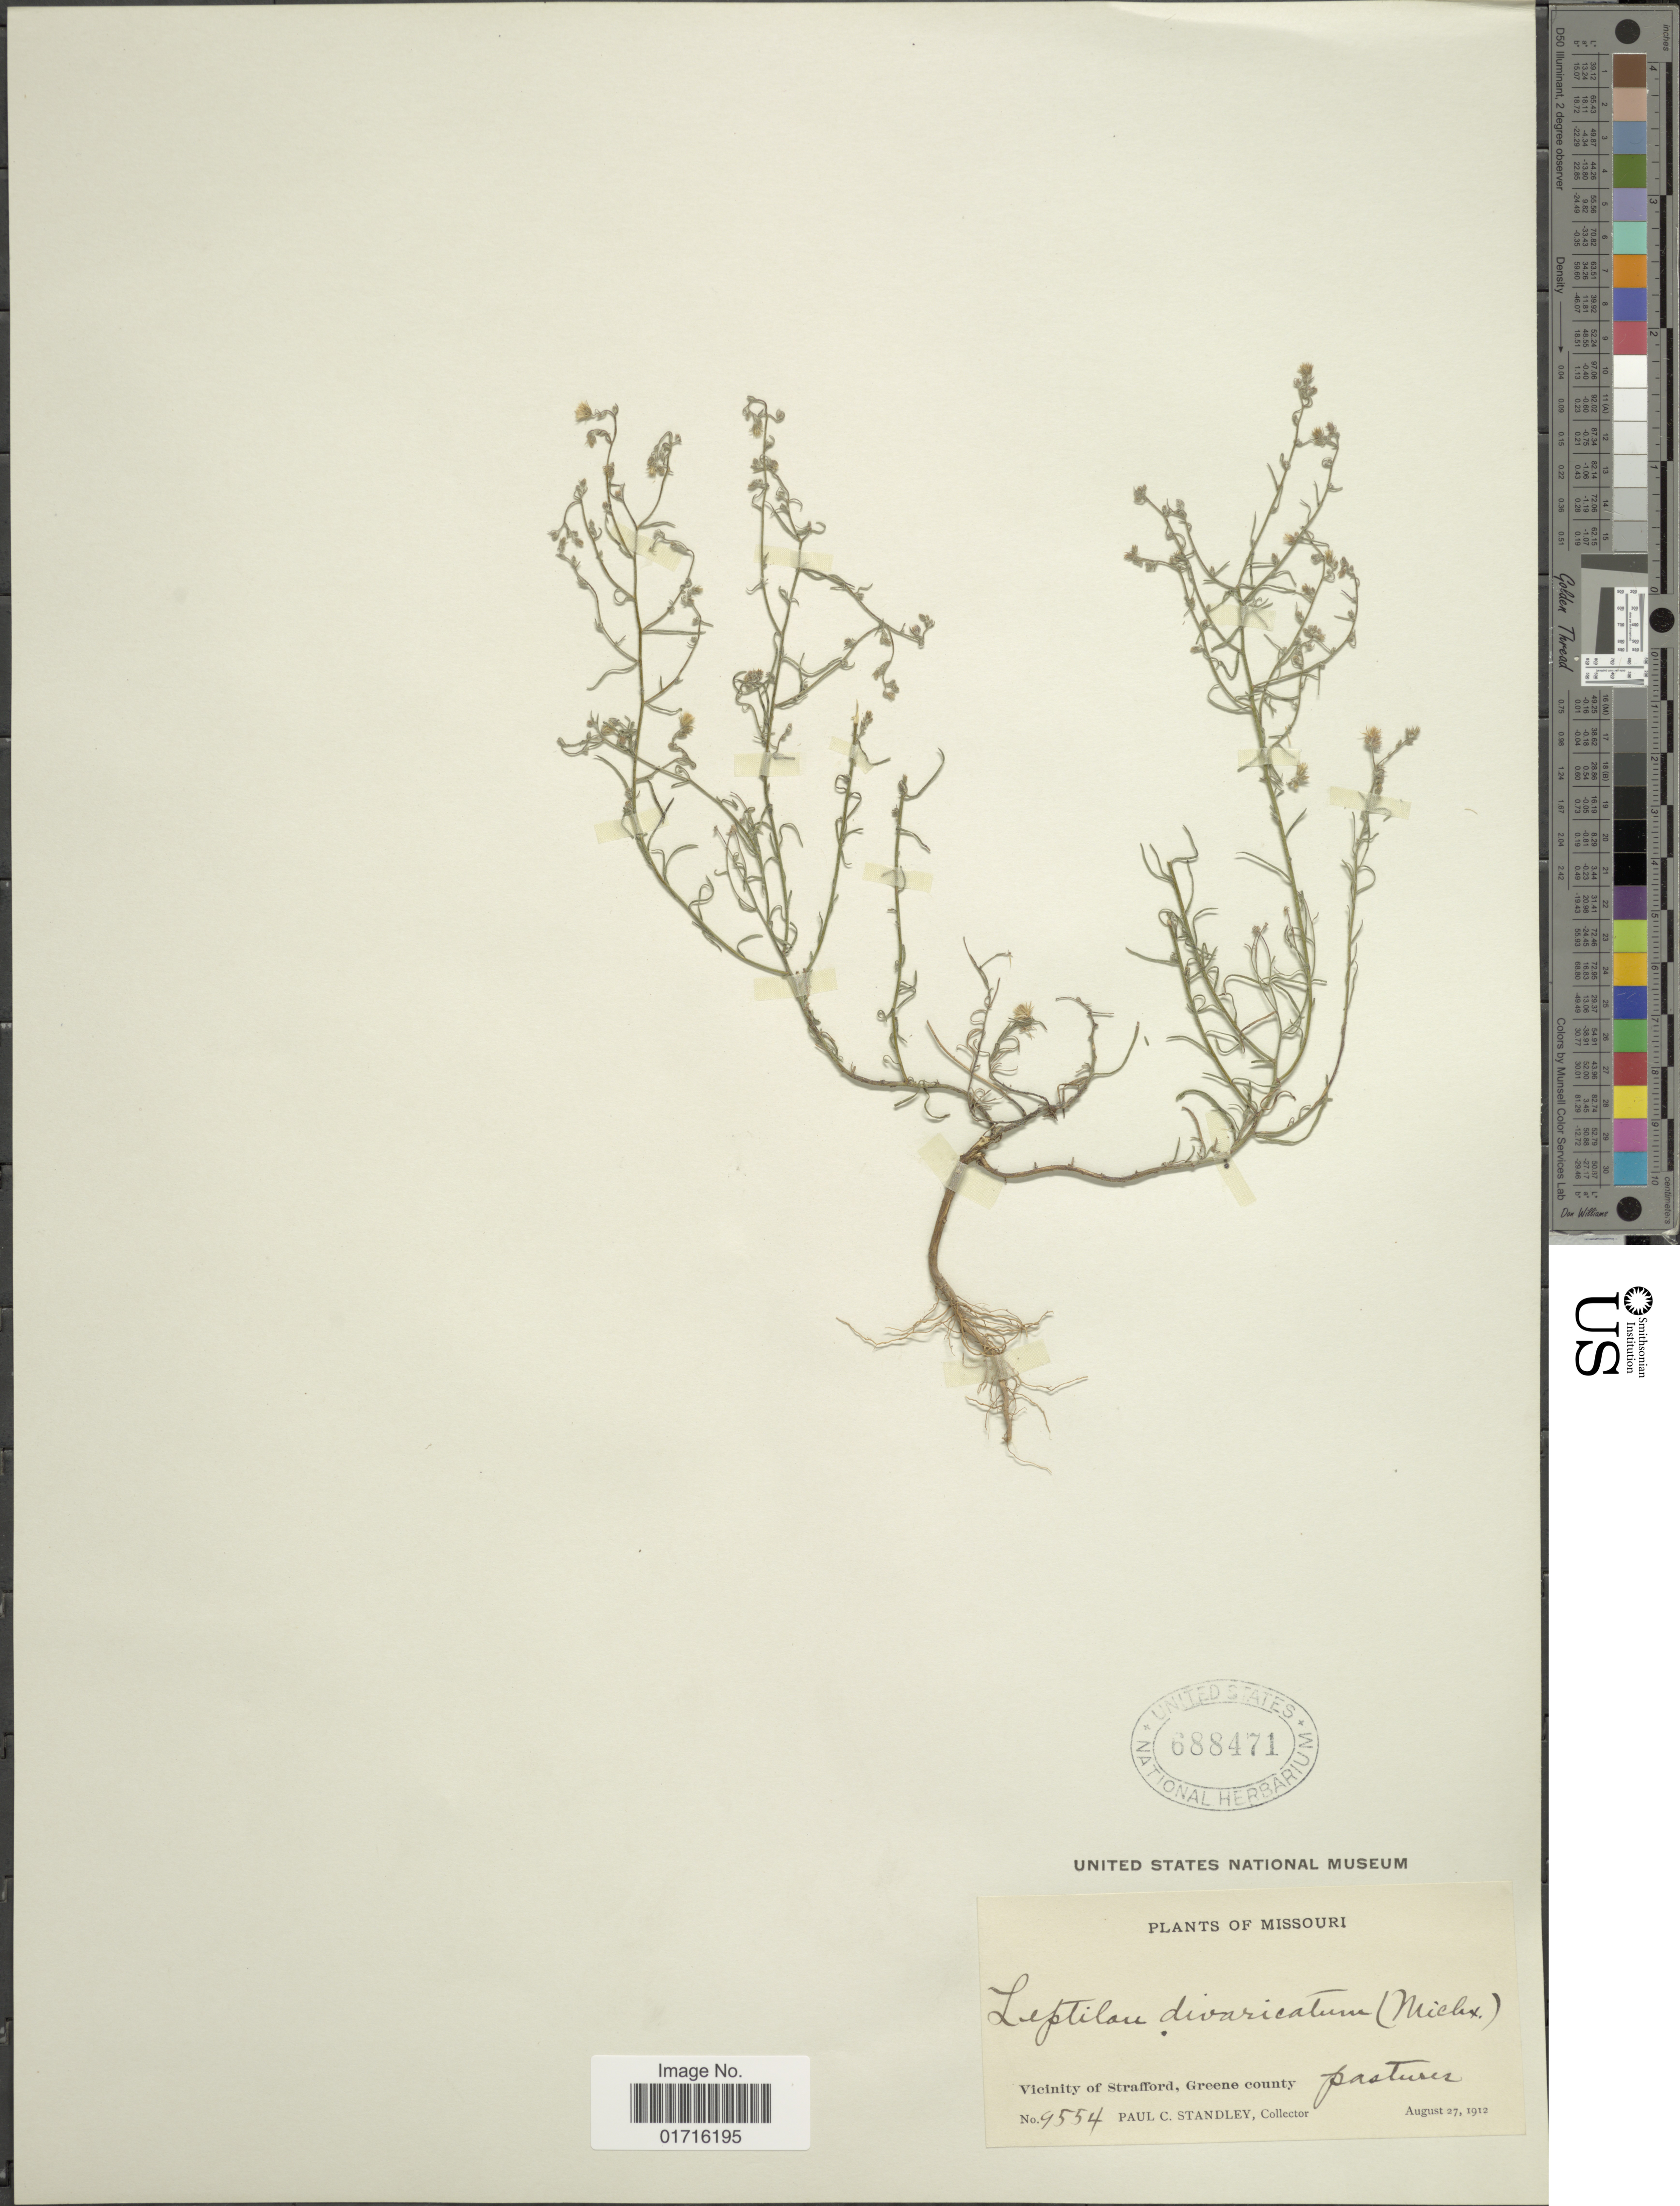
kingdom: Plantae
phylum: Tracheophyta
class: Magnoliopsida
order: Asterales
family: Asteraceae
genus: Conyza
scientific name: Conyza divaricata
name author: Spreng.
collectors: P. C. Standley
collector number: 9554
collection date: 1912-08-27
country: United States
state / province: Missouri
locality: Vicinity of Strafford, Greene County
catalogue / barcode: US 688471